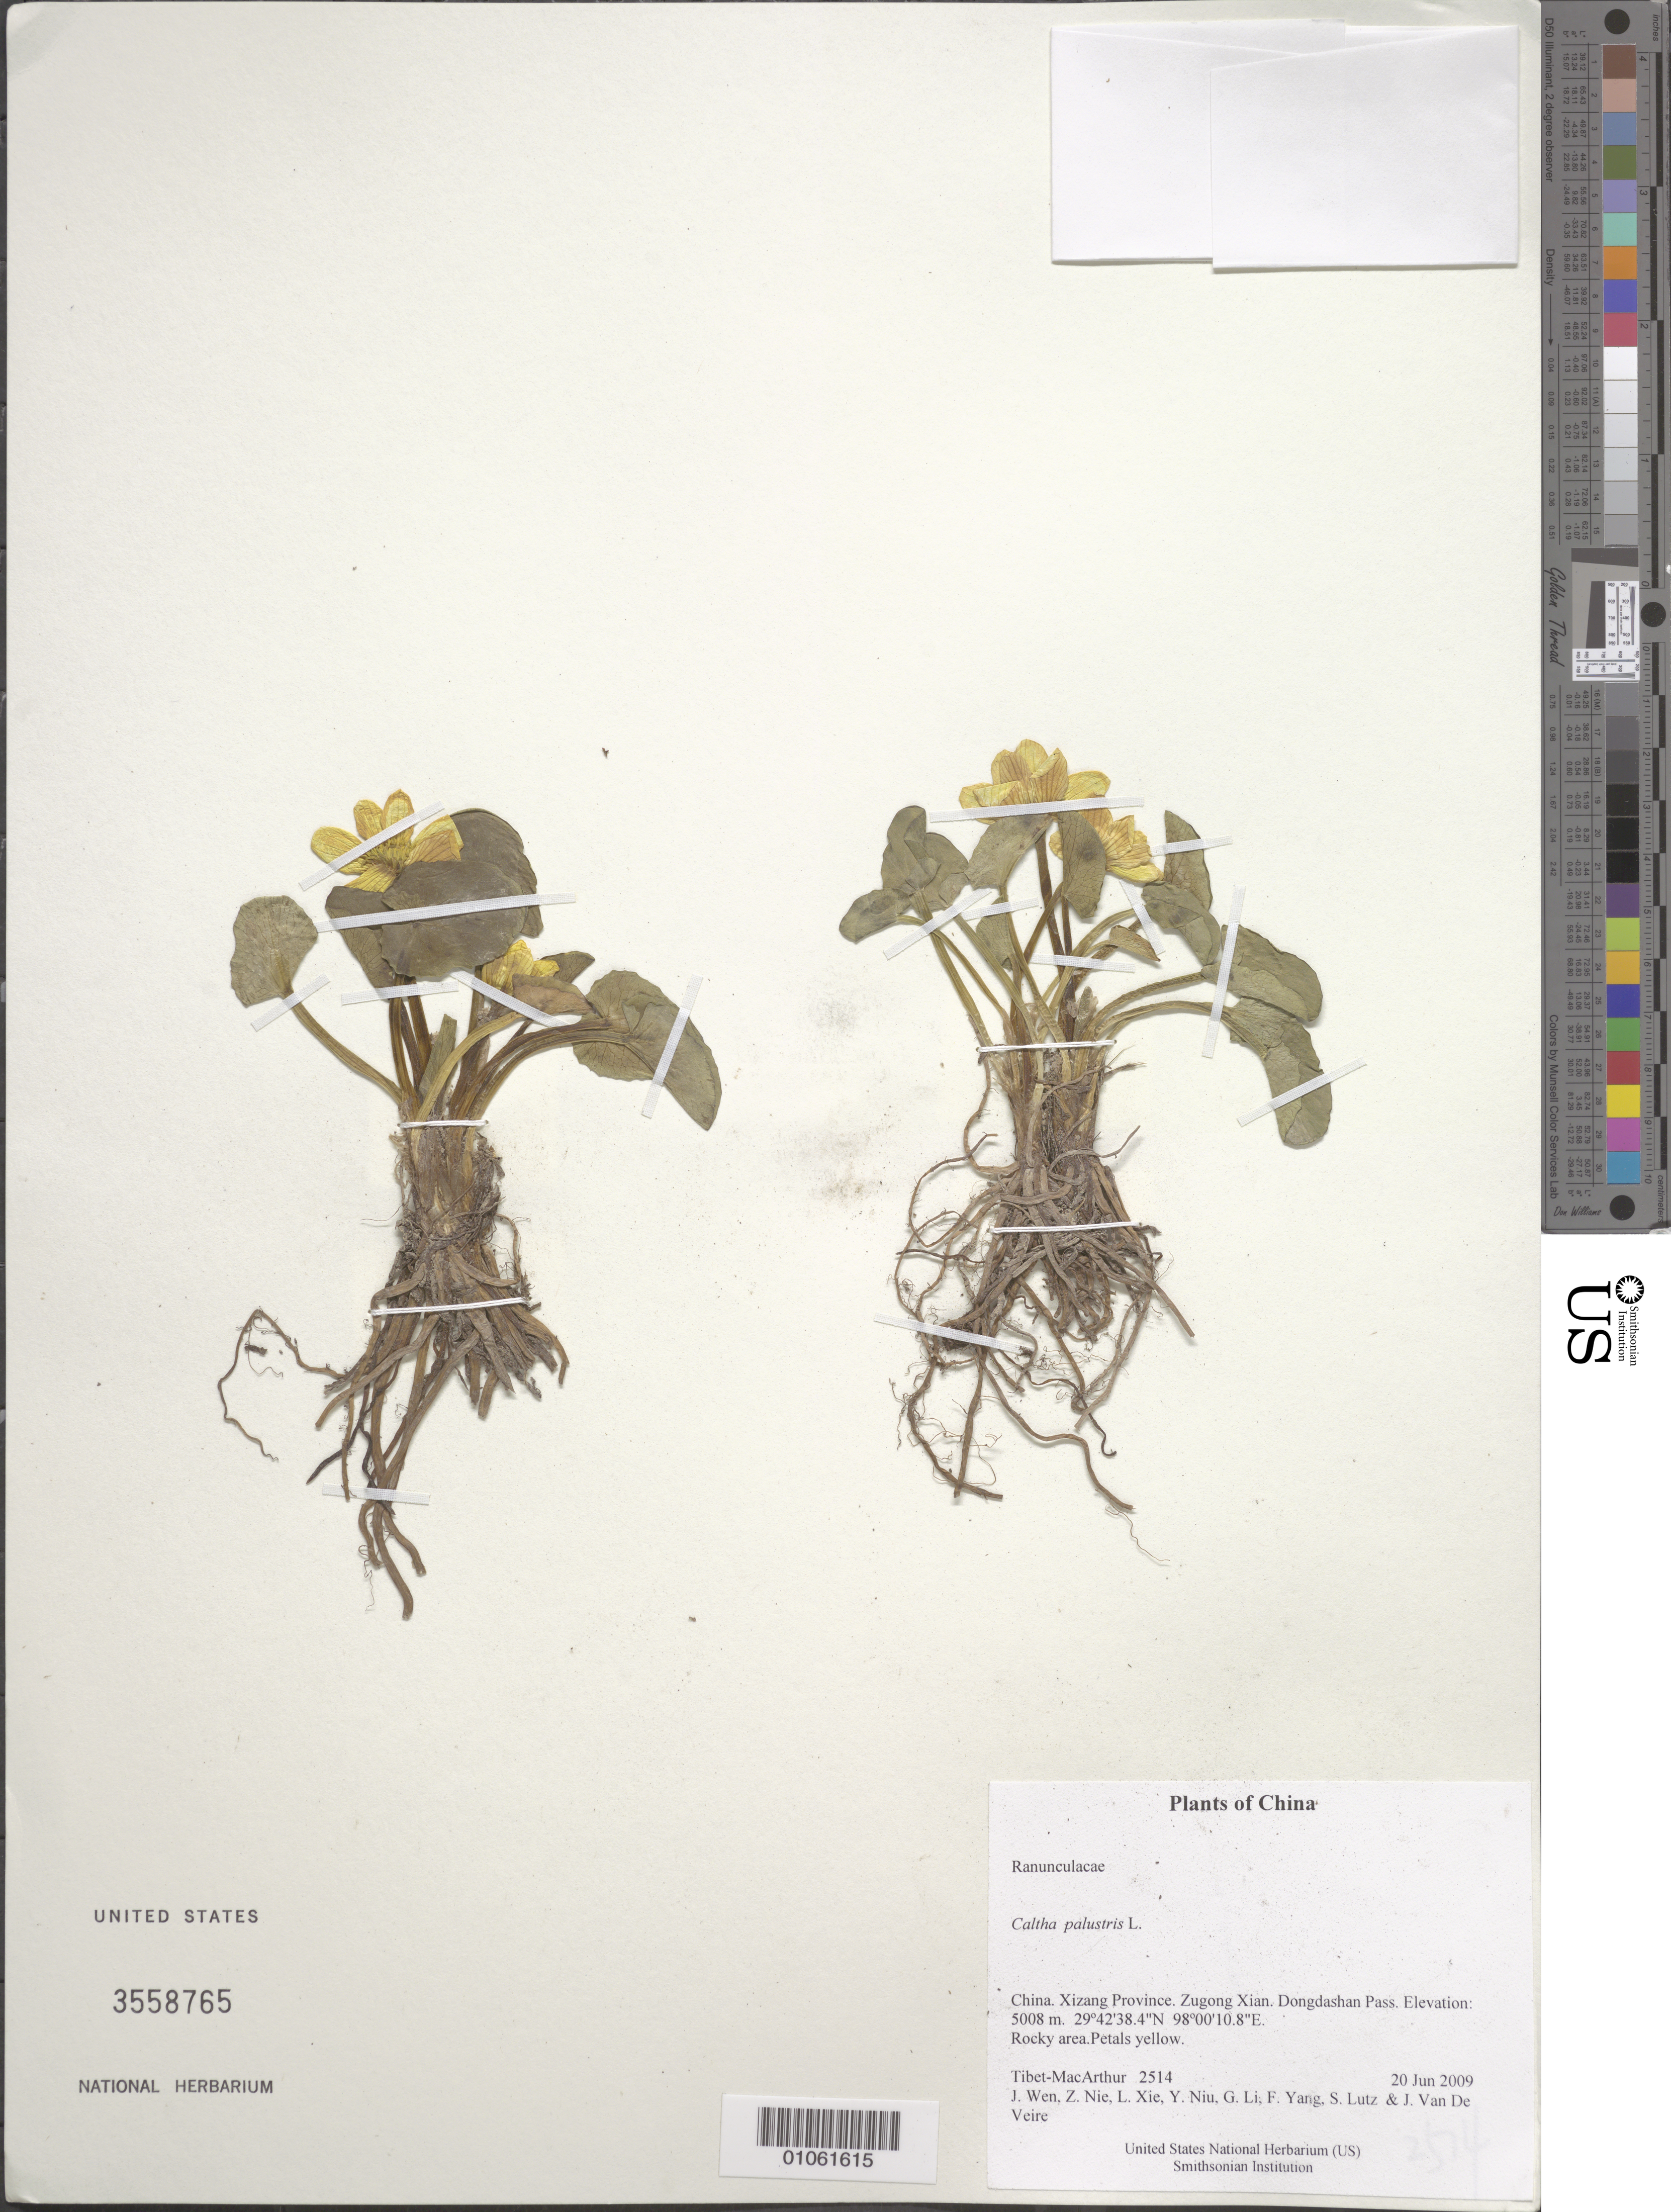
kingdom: Plantae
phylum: Tracheophyta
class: Magnoliopsida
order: Ranunculales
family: Ranunculaceae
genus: Caltha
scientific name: Caltha palustris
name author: L.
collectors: Tibet-MacArthur, J. Wen, Z. Nie, L. Xie, Y. Niu, G. Li, F. Yang, S. Lutz & J. Van De Veire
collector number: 2514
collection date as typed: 20 Jun 2009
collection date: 2009-06-20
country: China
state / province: Xizang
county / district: Zugong Xian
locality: Dongdashan Pass.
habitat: Rocky area.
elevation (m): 5008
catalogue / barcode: US 3558765